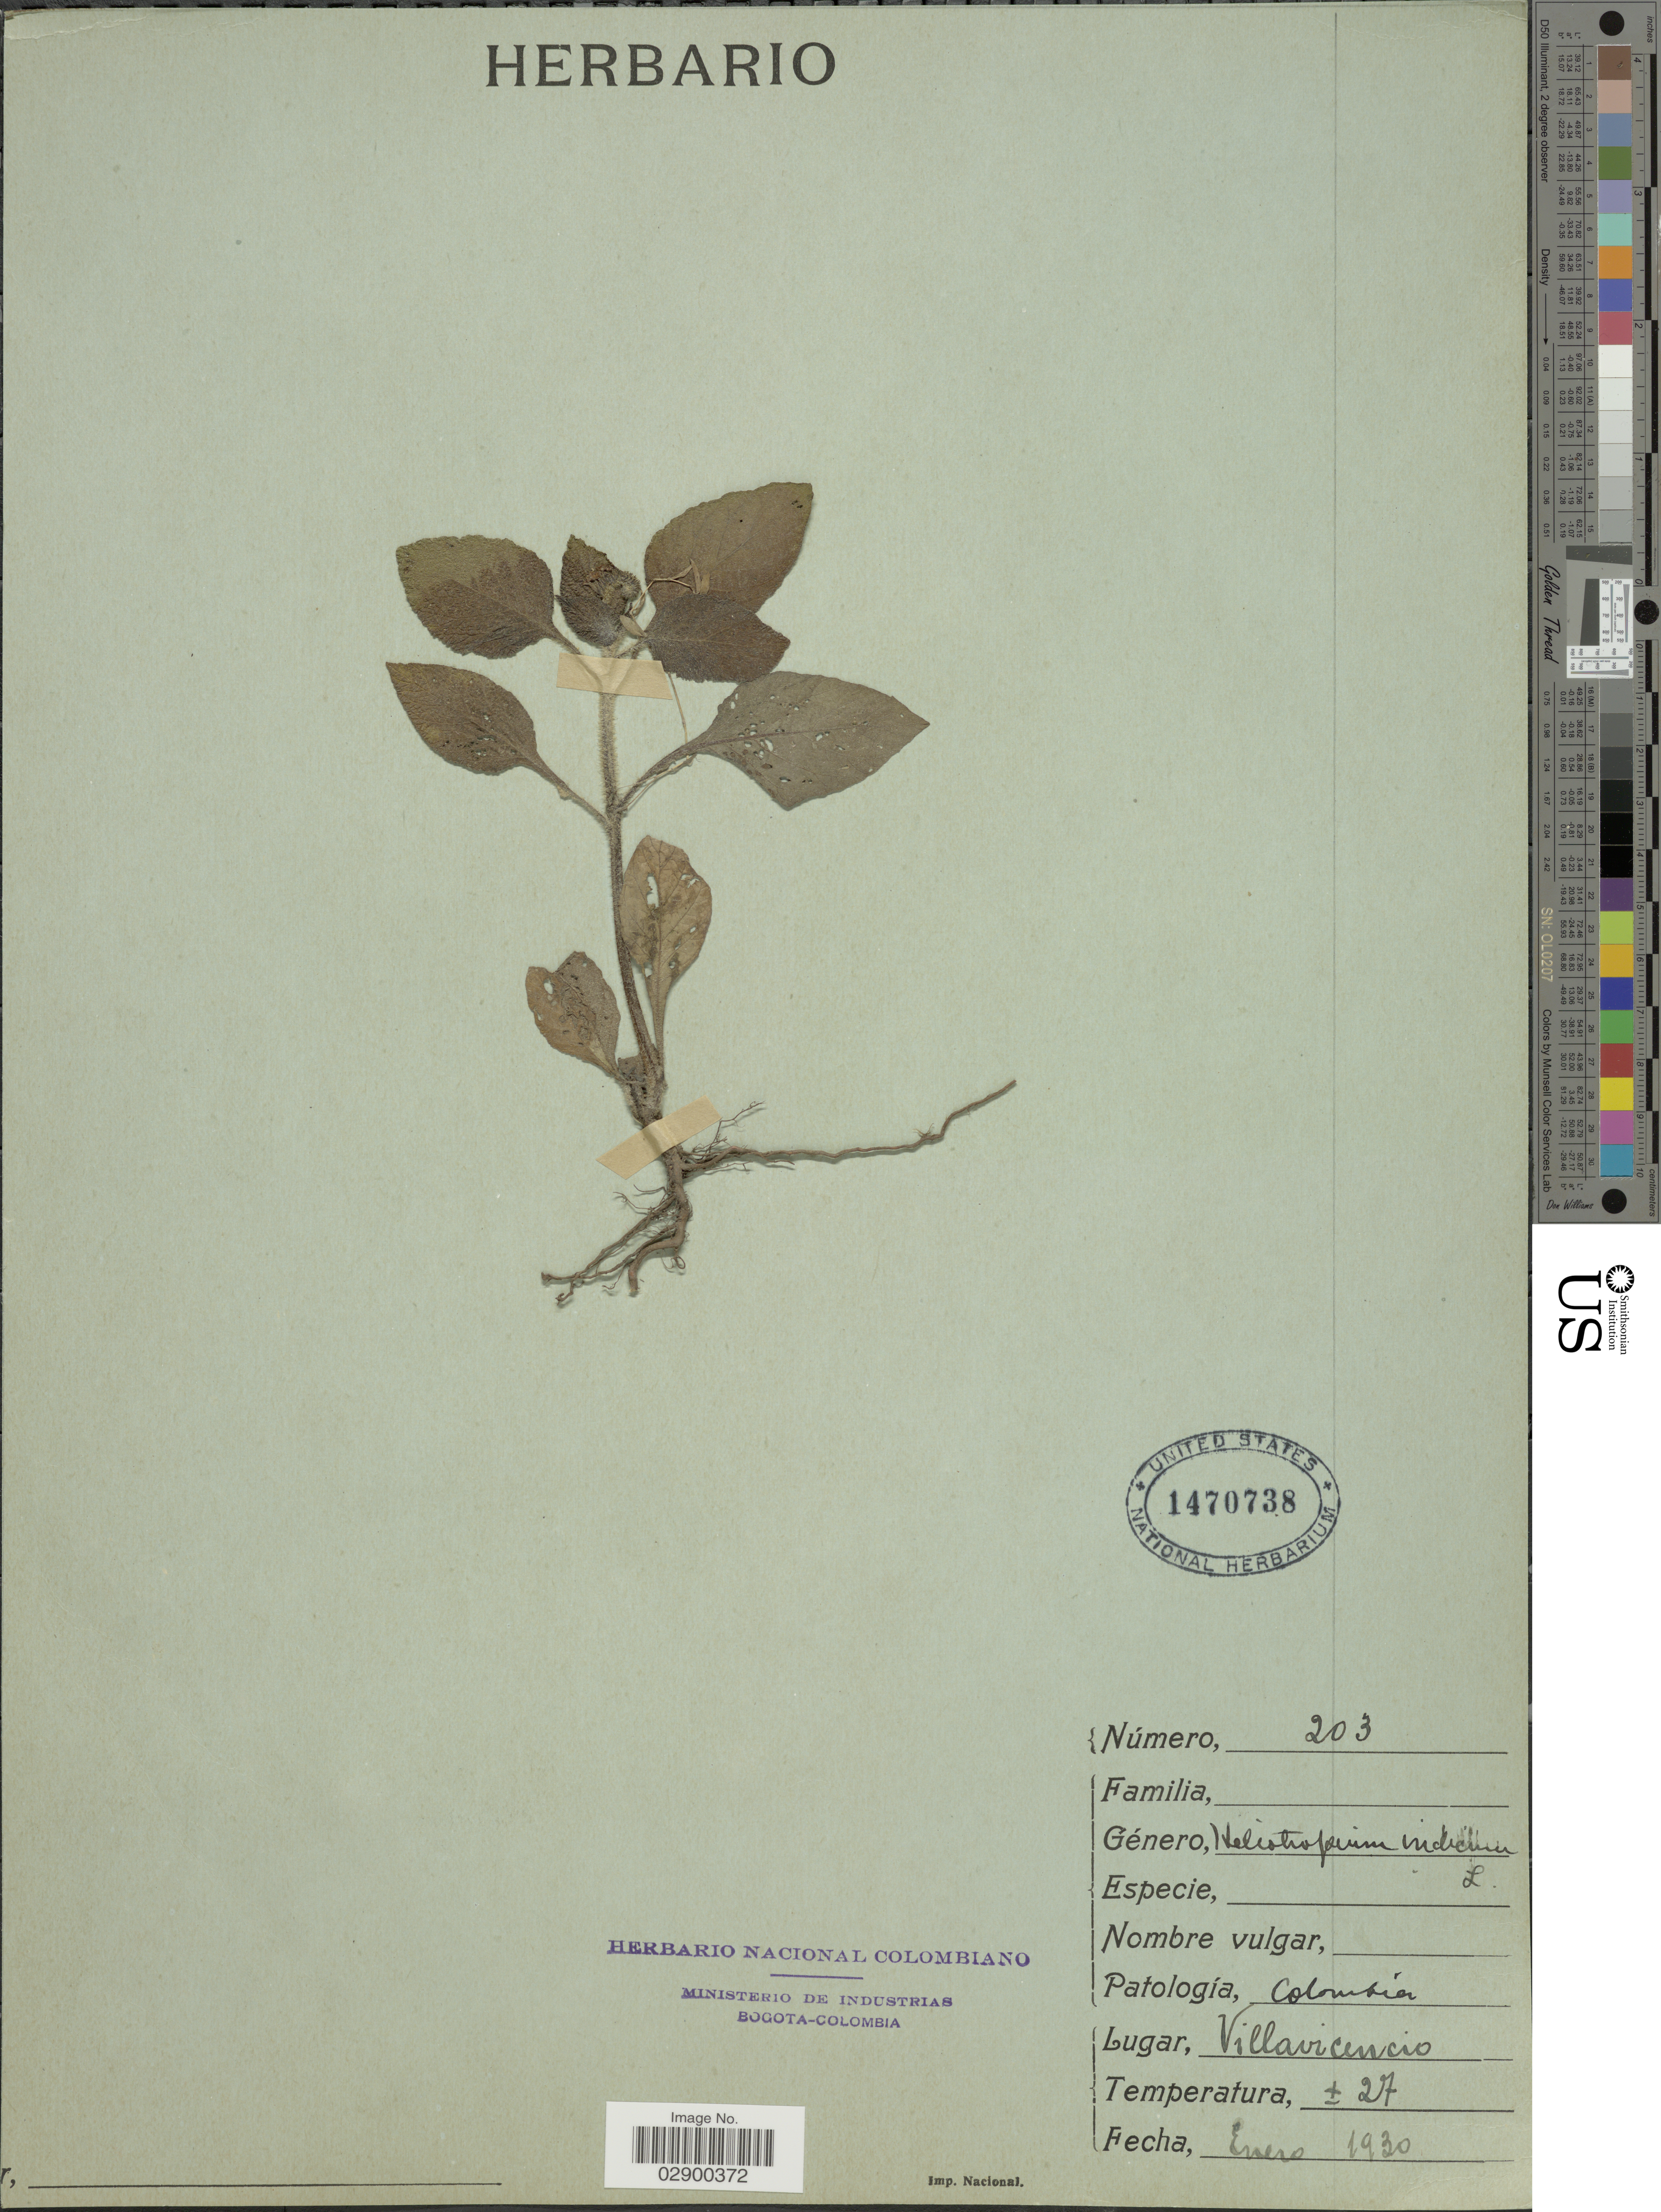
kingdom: Plantae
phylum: Tracheophyta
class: Magnoliopsida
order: Boraginales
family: Heliotropiaceae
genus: Heliotropium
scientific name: Heliotropium indicum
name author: L.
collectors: ex Herb. Nacional de Colombiano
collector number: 203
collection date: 1930-01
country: Colombia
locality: Lugar Villavicencio.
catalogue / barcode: US 1470738